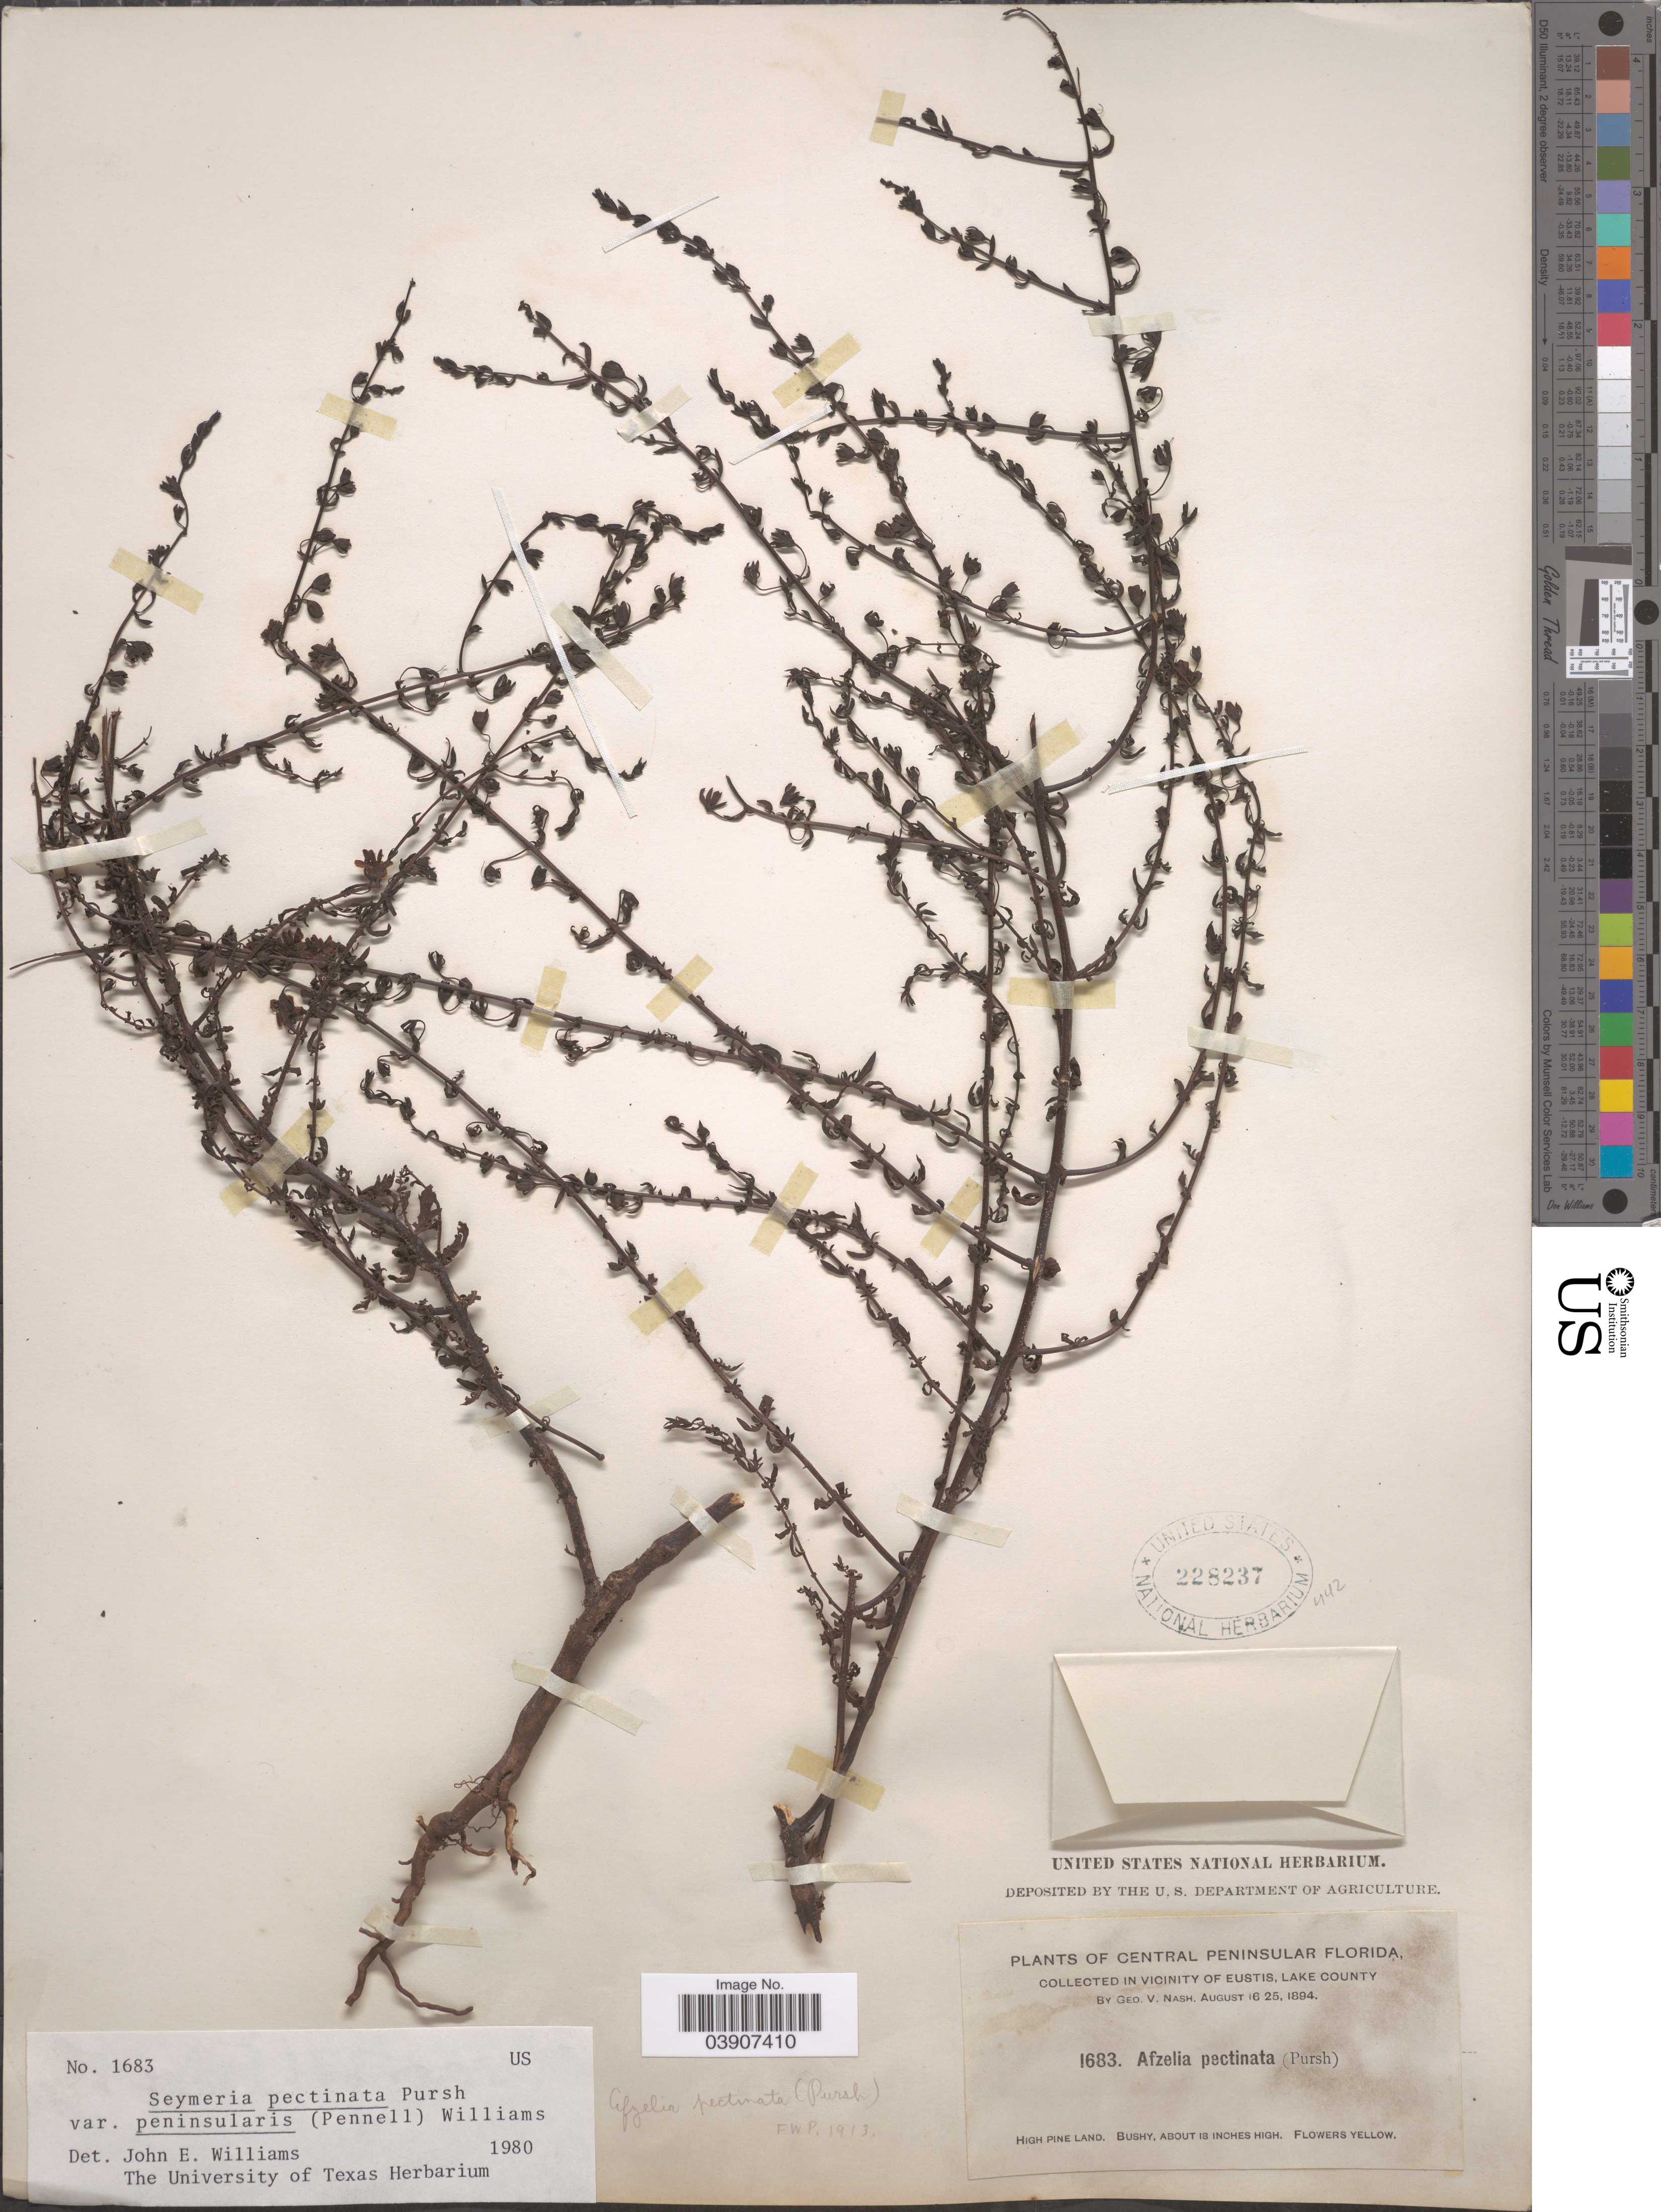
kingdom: Plantae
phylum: Tracheophyta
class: Magnoliopsida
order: Lamiales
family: Orobanchaceae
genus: Seymeria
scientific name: Seymeria pectinata subsp. peninsularis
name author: (Pennell) Pennell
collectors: G. V. Nash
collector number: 1683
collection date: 1894-08-16/1894-08-25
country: United States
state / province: Florida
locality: Central Peninsular Florida. Vicinity of Eastis, Lake County.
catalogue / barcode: US 228237